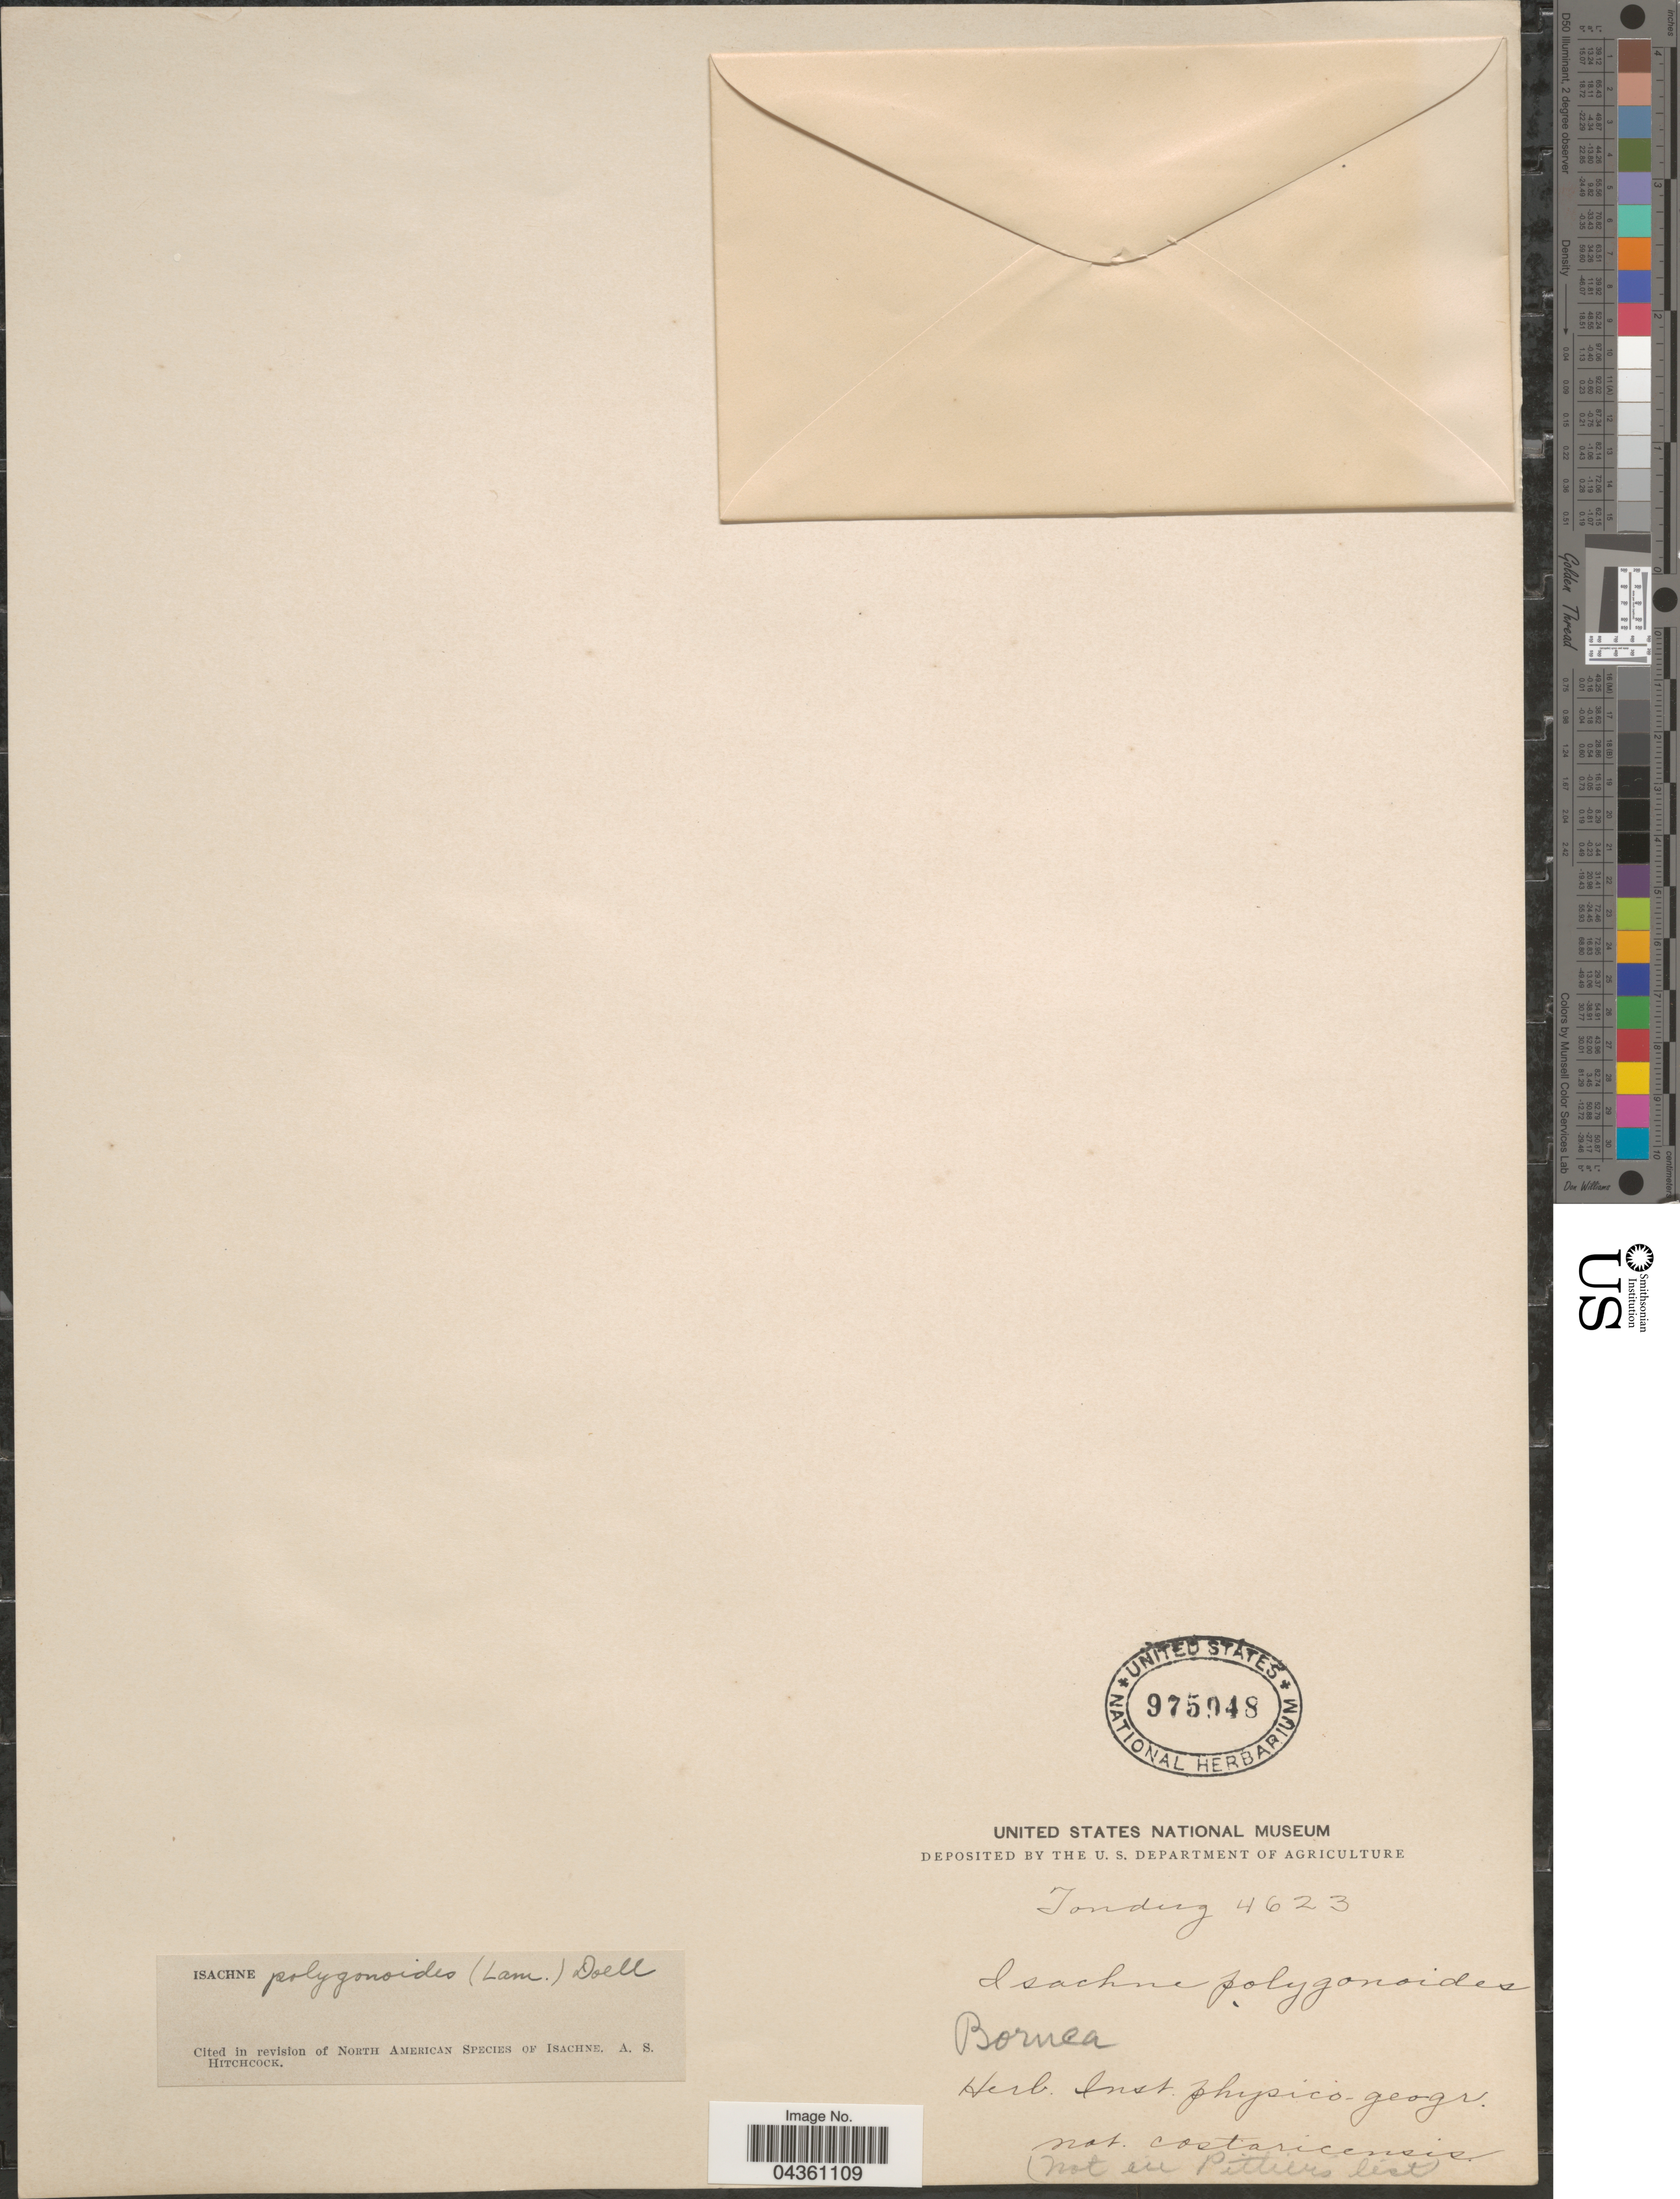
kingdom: Plantae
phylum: Tracheophyta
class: Liliopsida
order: Poales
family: Poaceae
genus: Isachne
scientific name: Isachne polygonoides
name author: (Lam.) Döll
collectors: Tonduz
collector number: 4623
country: Costa Rica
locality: Boruca.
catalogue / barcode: US 975948